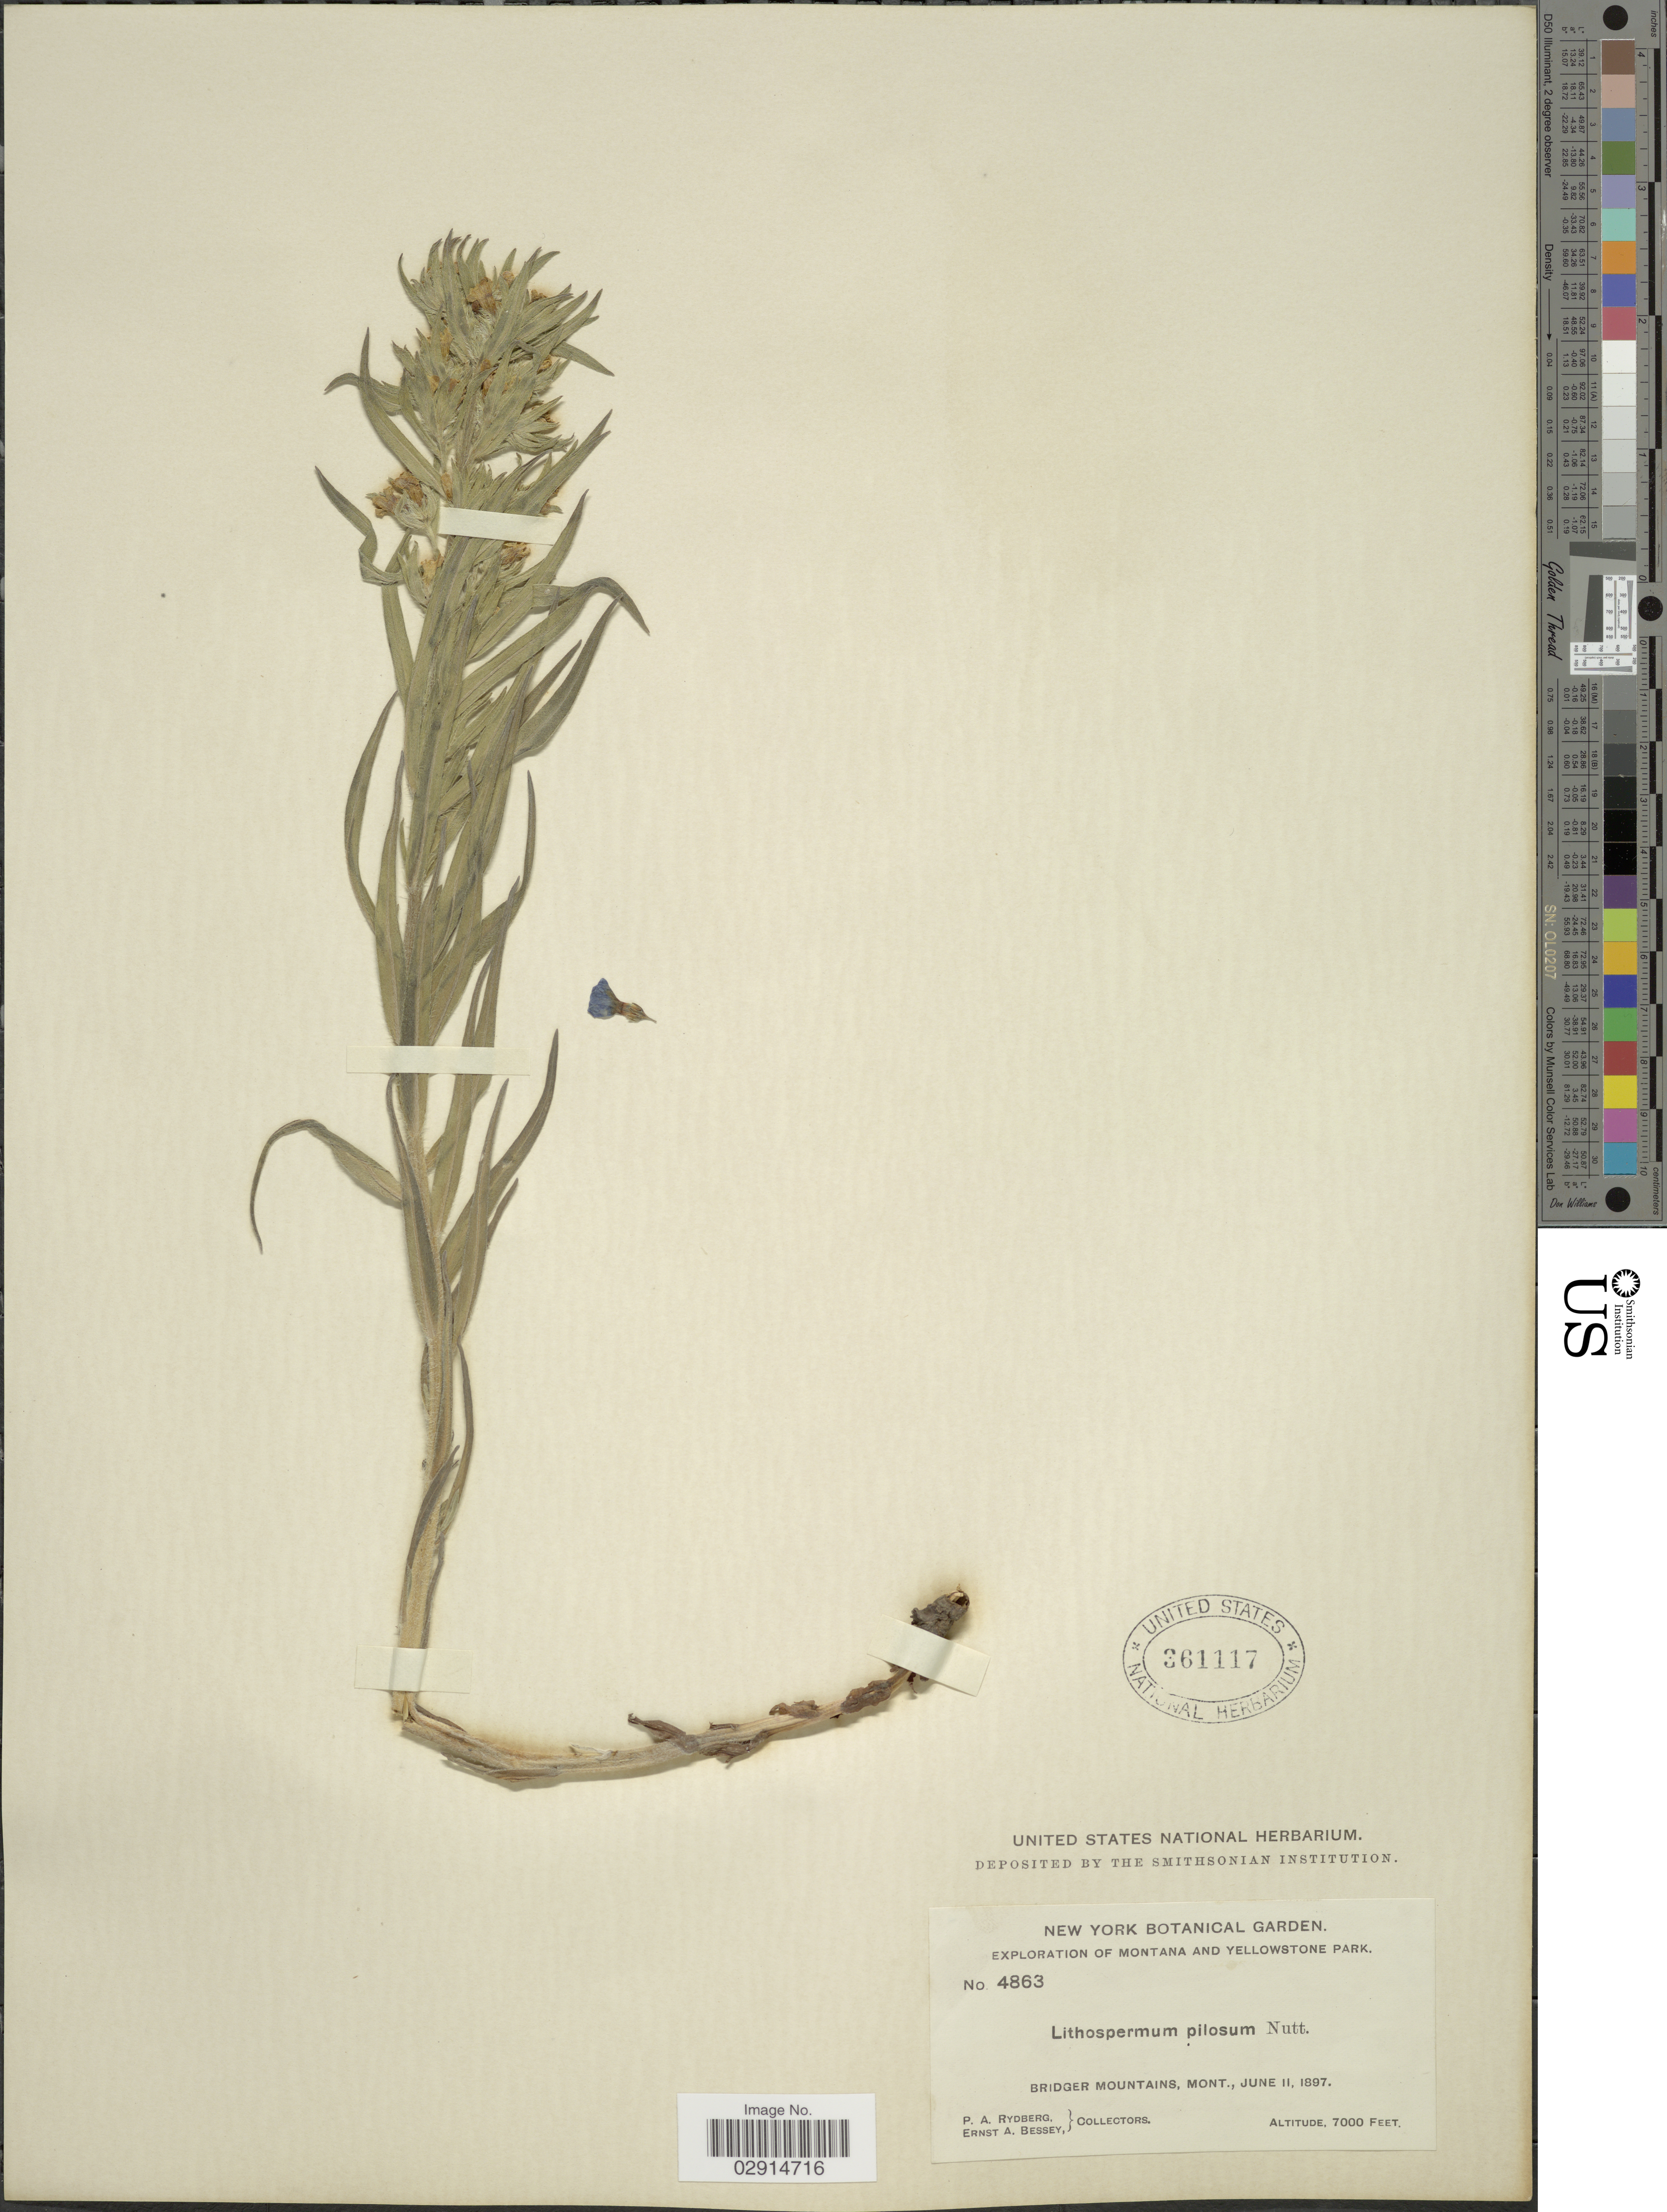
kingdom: Plantae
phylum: Tracheophyta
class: Magnoliopsida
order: Boraginales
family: Boraginaceae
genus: Lithospermum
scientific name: Lithospermum ruderale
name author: Douglas ex Lehm.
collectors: P. A. Rydberg & E. A. Bessey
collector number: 4863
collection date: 1897-06-11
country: United States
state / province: Montana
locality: Montana and Yellowstone Park, Bridger Mountains.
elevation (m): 2134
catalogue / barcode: US 361117